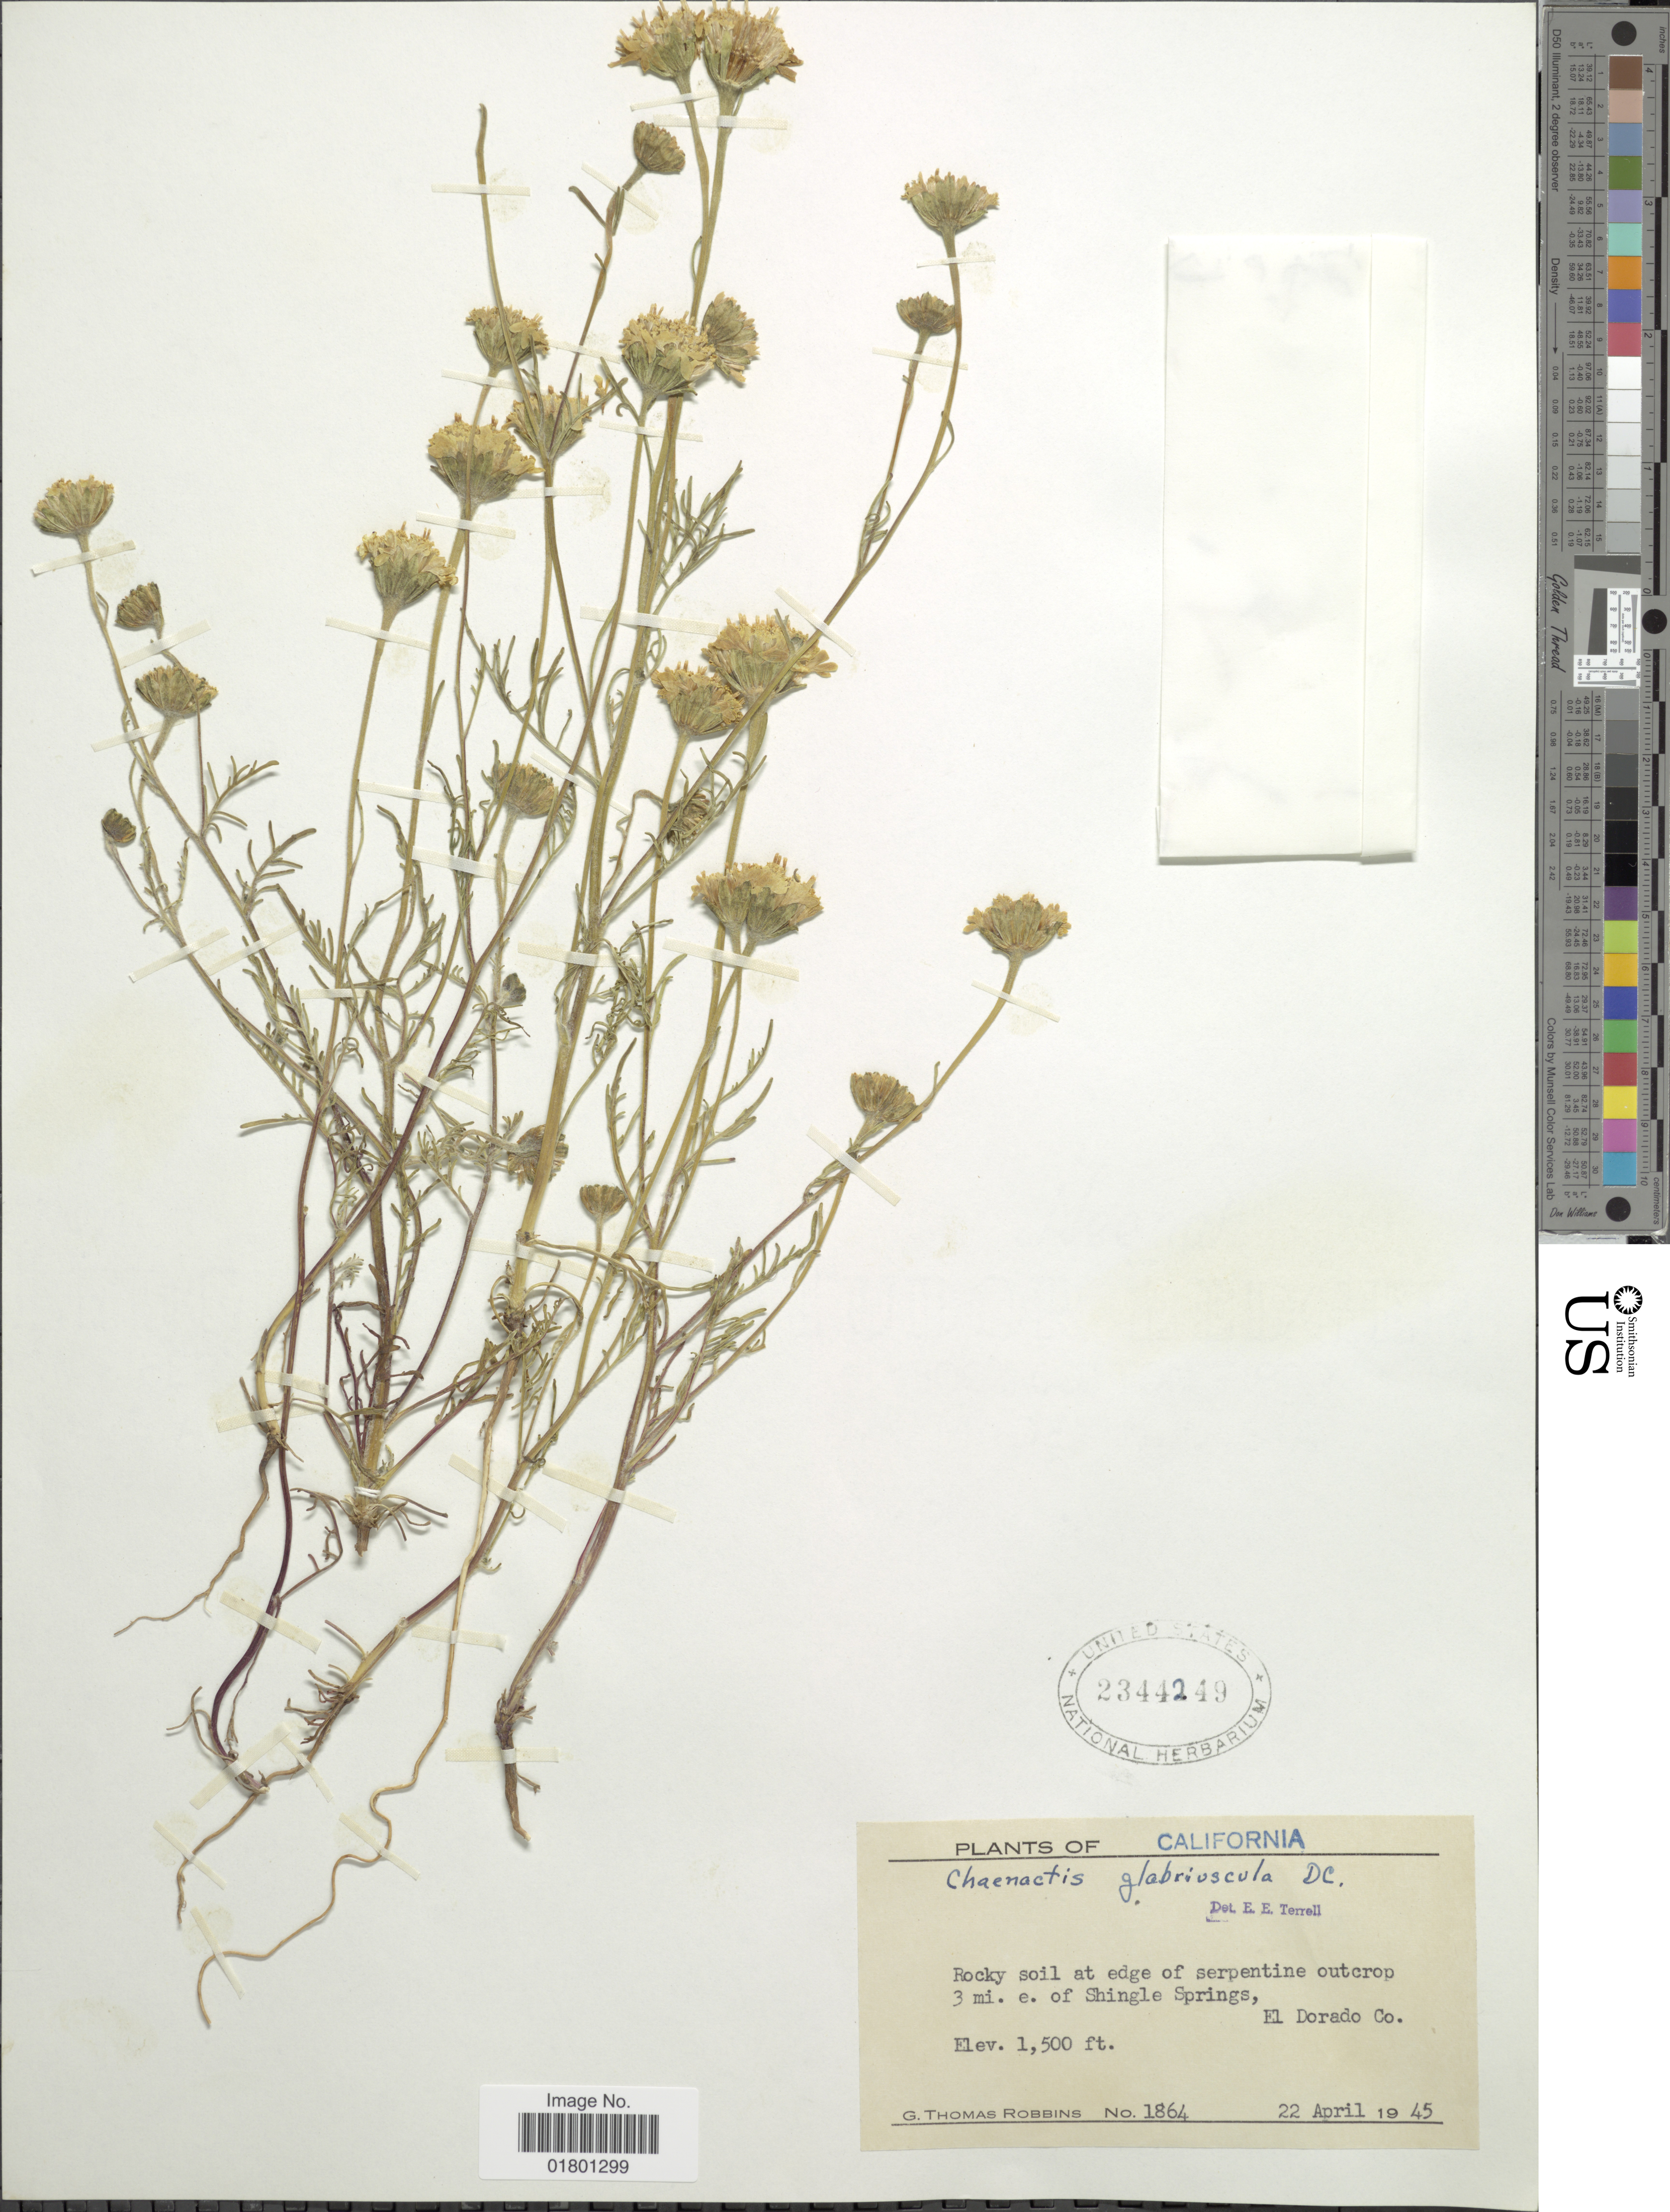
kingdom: Plantae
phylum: Tracheophyta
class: Magnoliopsida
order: Asterales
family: Asteraceae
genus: Chaenactis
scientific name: Chaenactis glabriuscula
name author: DC.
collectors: G. T. Robbins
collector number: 1864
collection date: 1945-04-22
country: United States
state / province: California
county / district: El Dorado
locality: Rocky soil at edge of serpentine outcrop 3 mi. e. of Shingle Springs, El Dorado Co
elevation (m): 457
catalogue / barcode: US 2344249